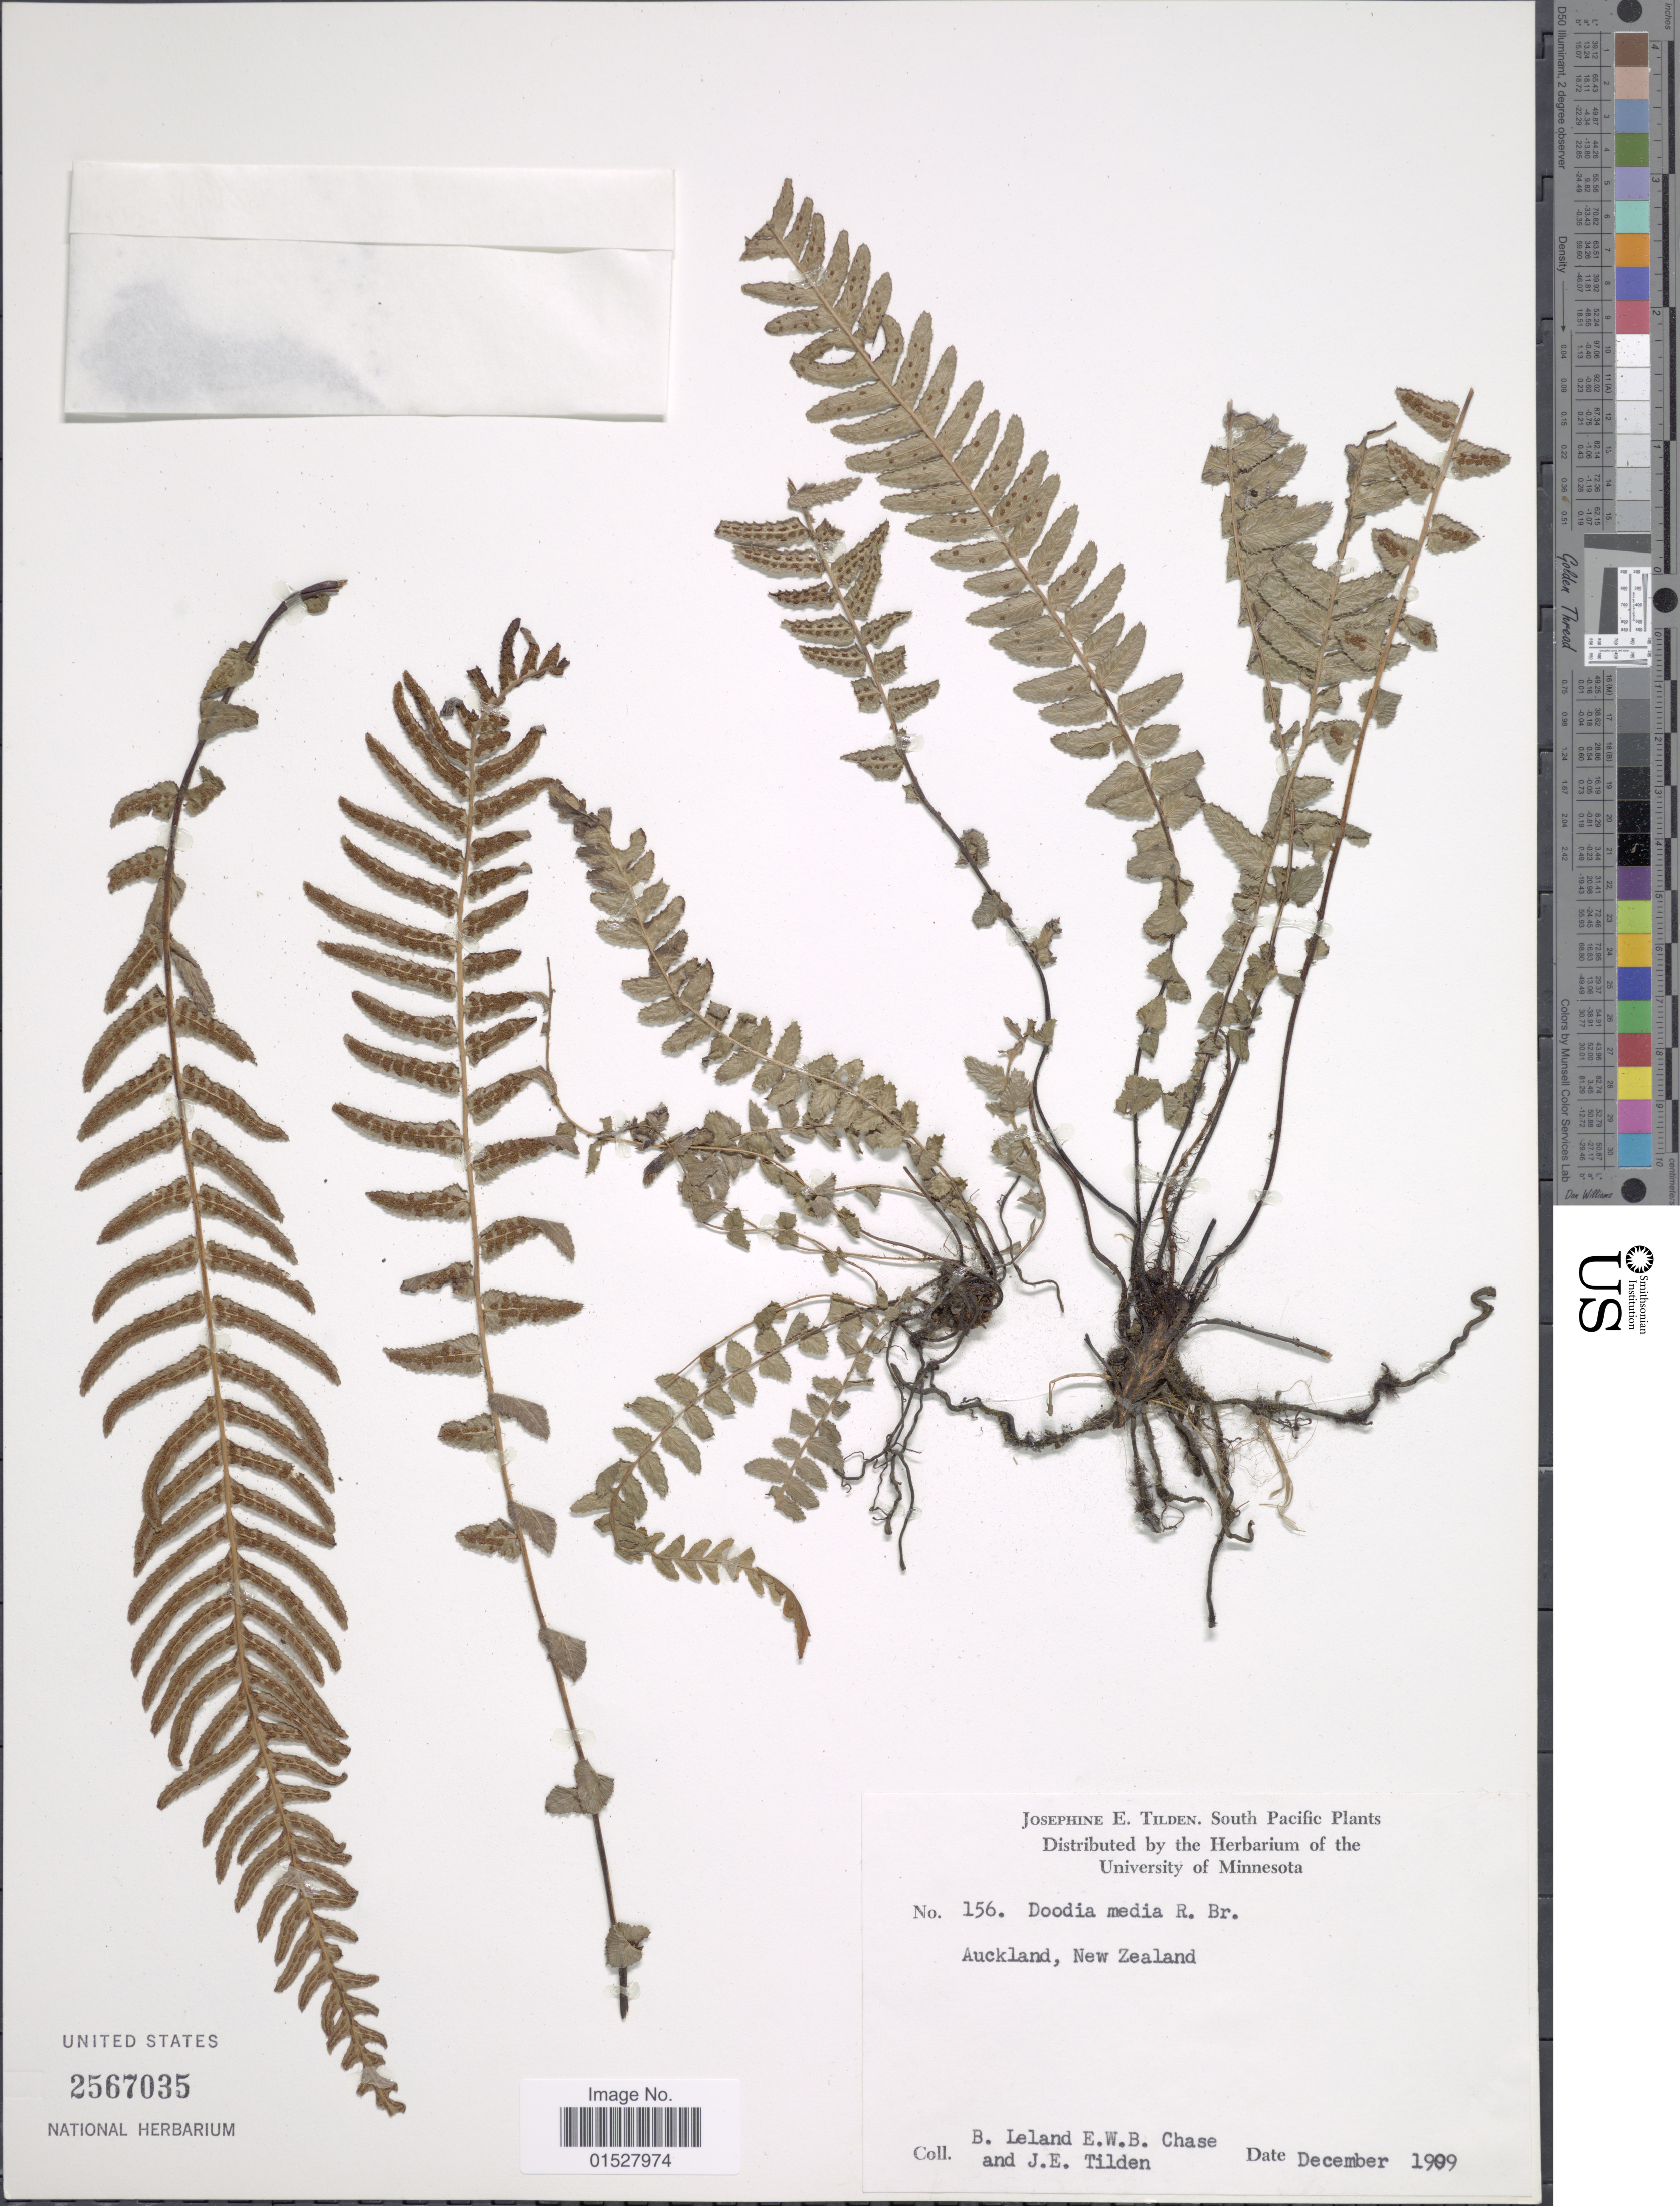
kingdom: Plantae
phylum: Tracheophyta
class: Polypodiopsida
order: Polypodiales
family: Blechnaceae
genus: Blechnum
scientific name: Blechnum medium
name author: (R. Br.) Christenh.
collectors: B. Leland, E. W. Chase & J. E. Tilden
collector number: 156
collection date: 1909-12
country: New Zealand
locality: South Pacific.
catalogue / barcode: US 2567035